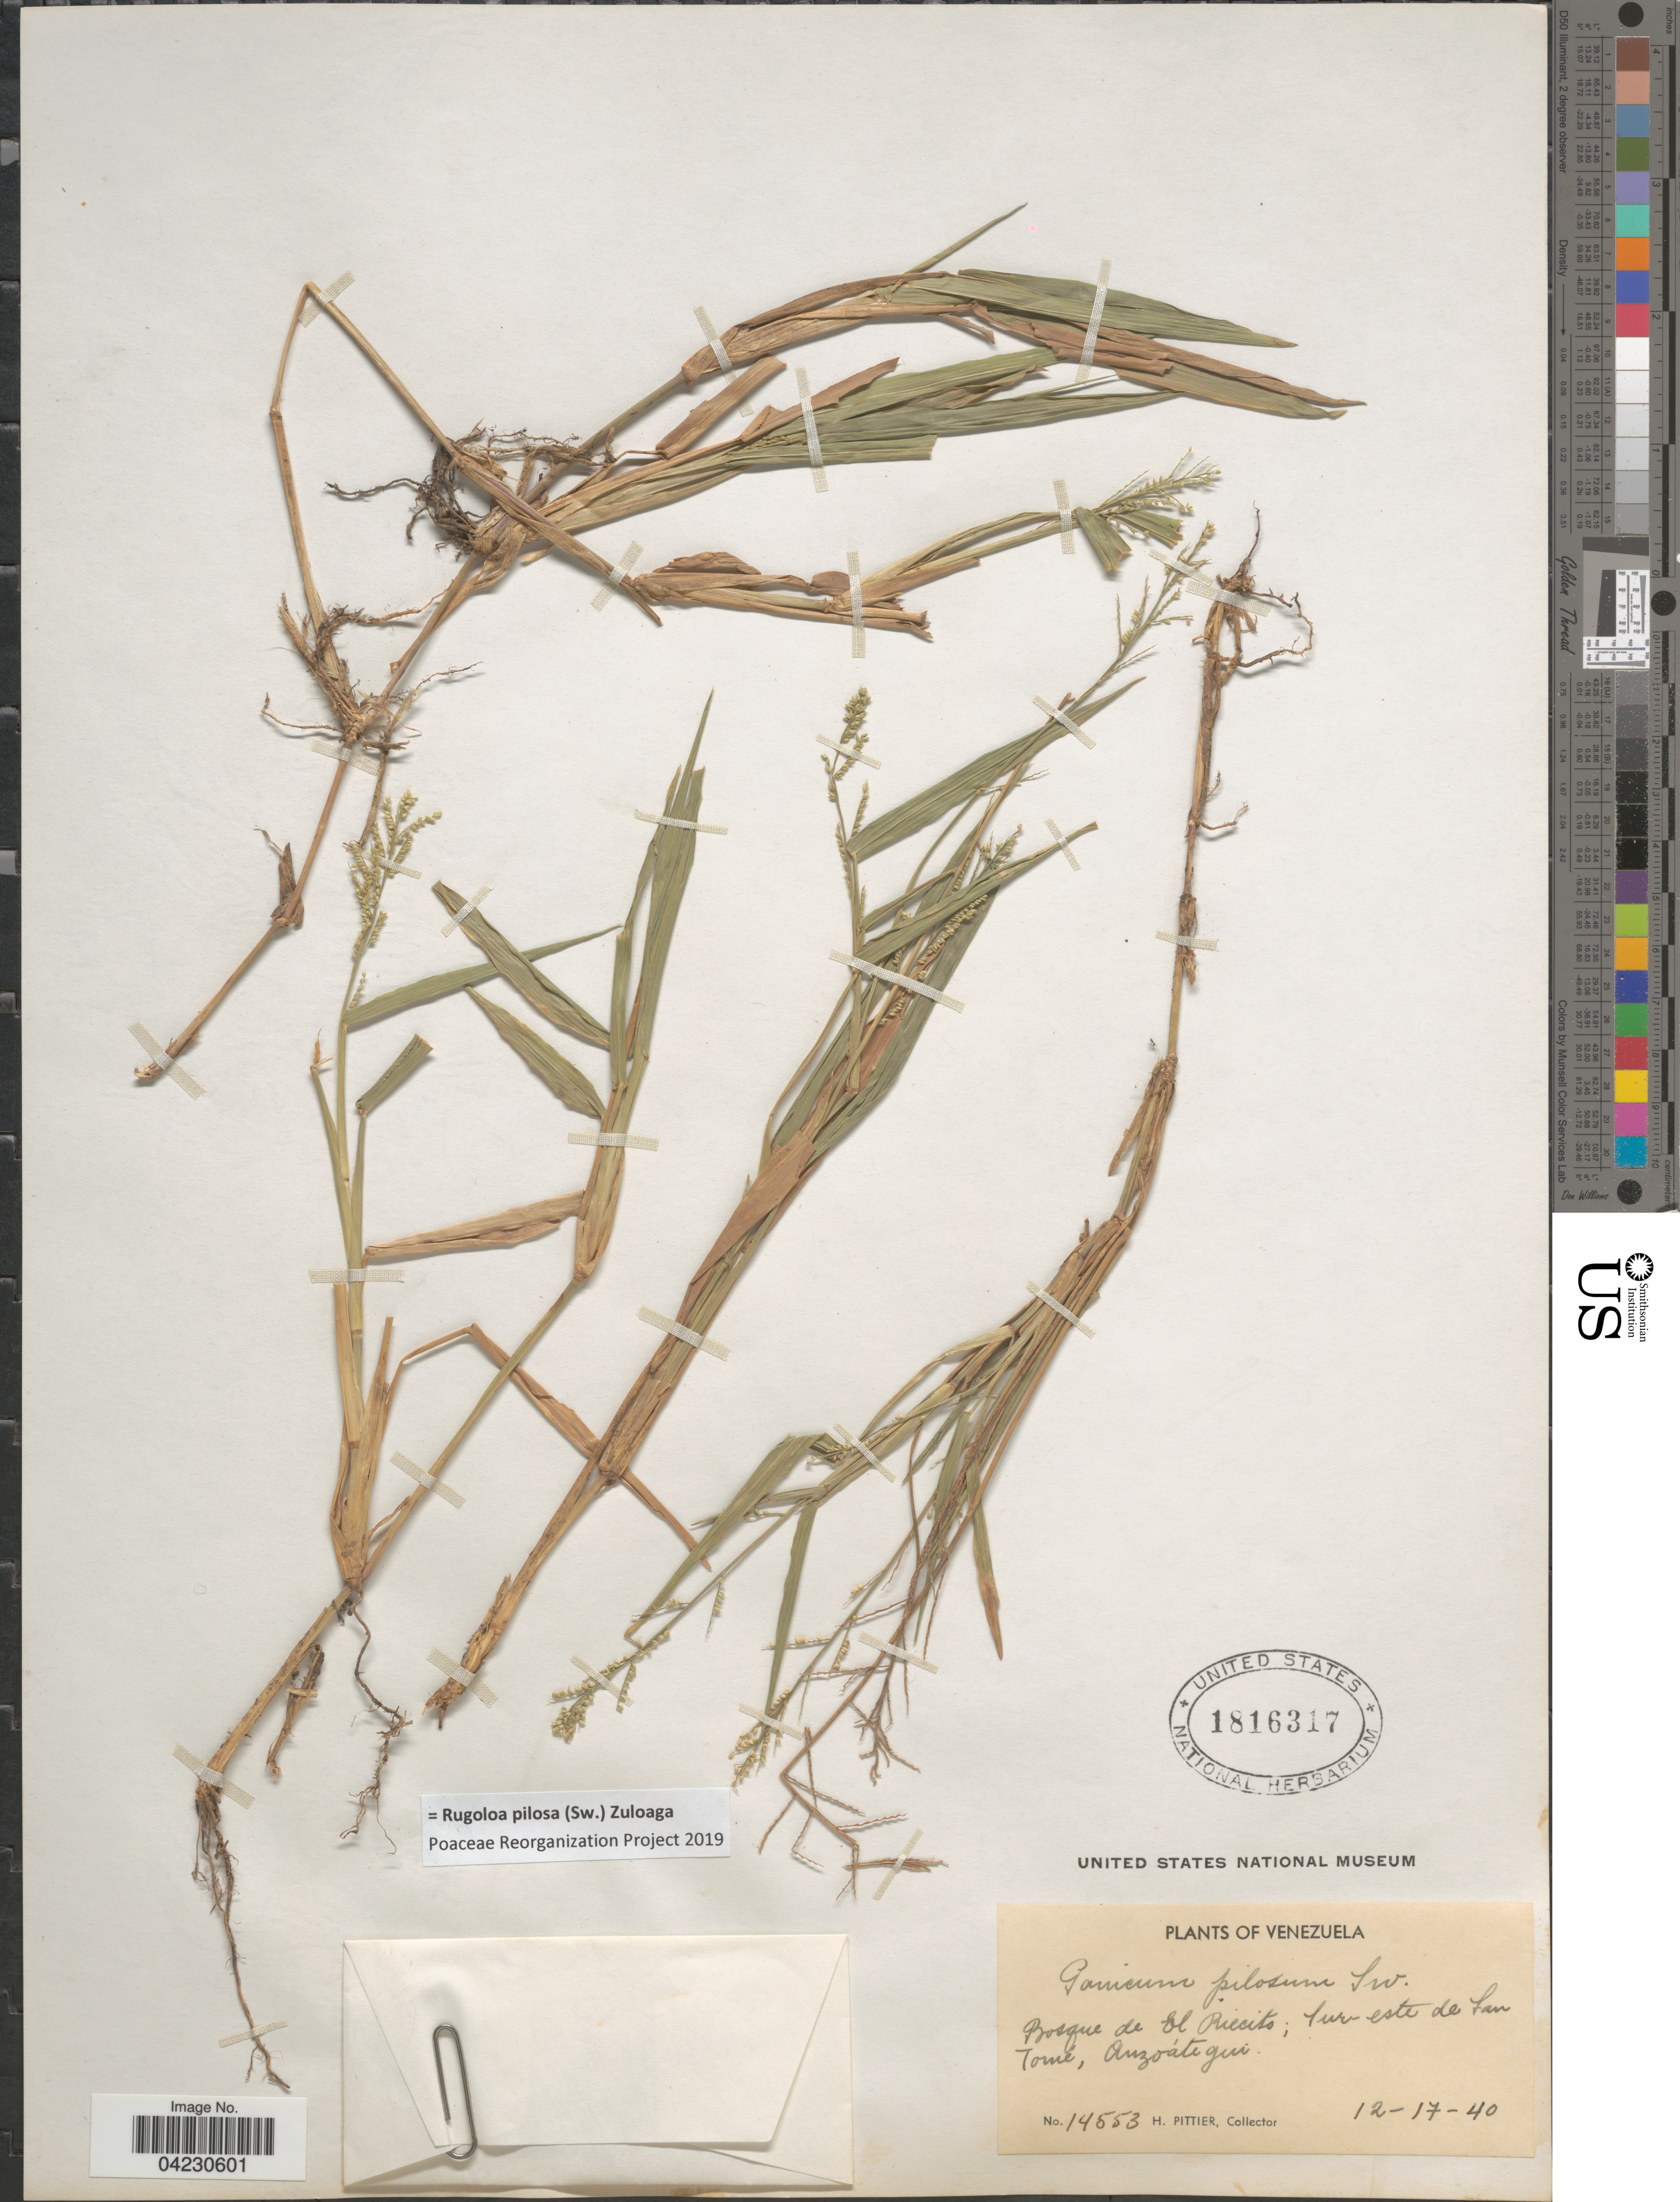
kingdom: Plantae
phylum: Tracheophyta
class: Liliopsida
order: Poales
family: Poaceae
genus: Rugoloa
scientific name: Rugoloa pilosa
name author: (Sw.) Zuloaga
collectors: H. F. Pittier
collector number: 14553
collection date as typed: Transcribed d/m/y: 17/12/40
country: Venezuela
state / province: Anzoategui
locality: Bosque de El Riecito; Sur este de San Tomé.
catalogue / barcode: US 1816317